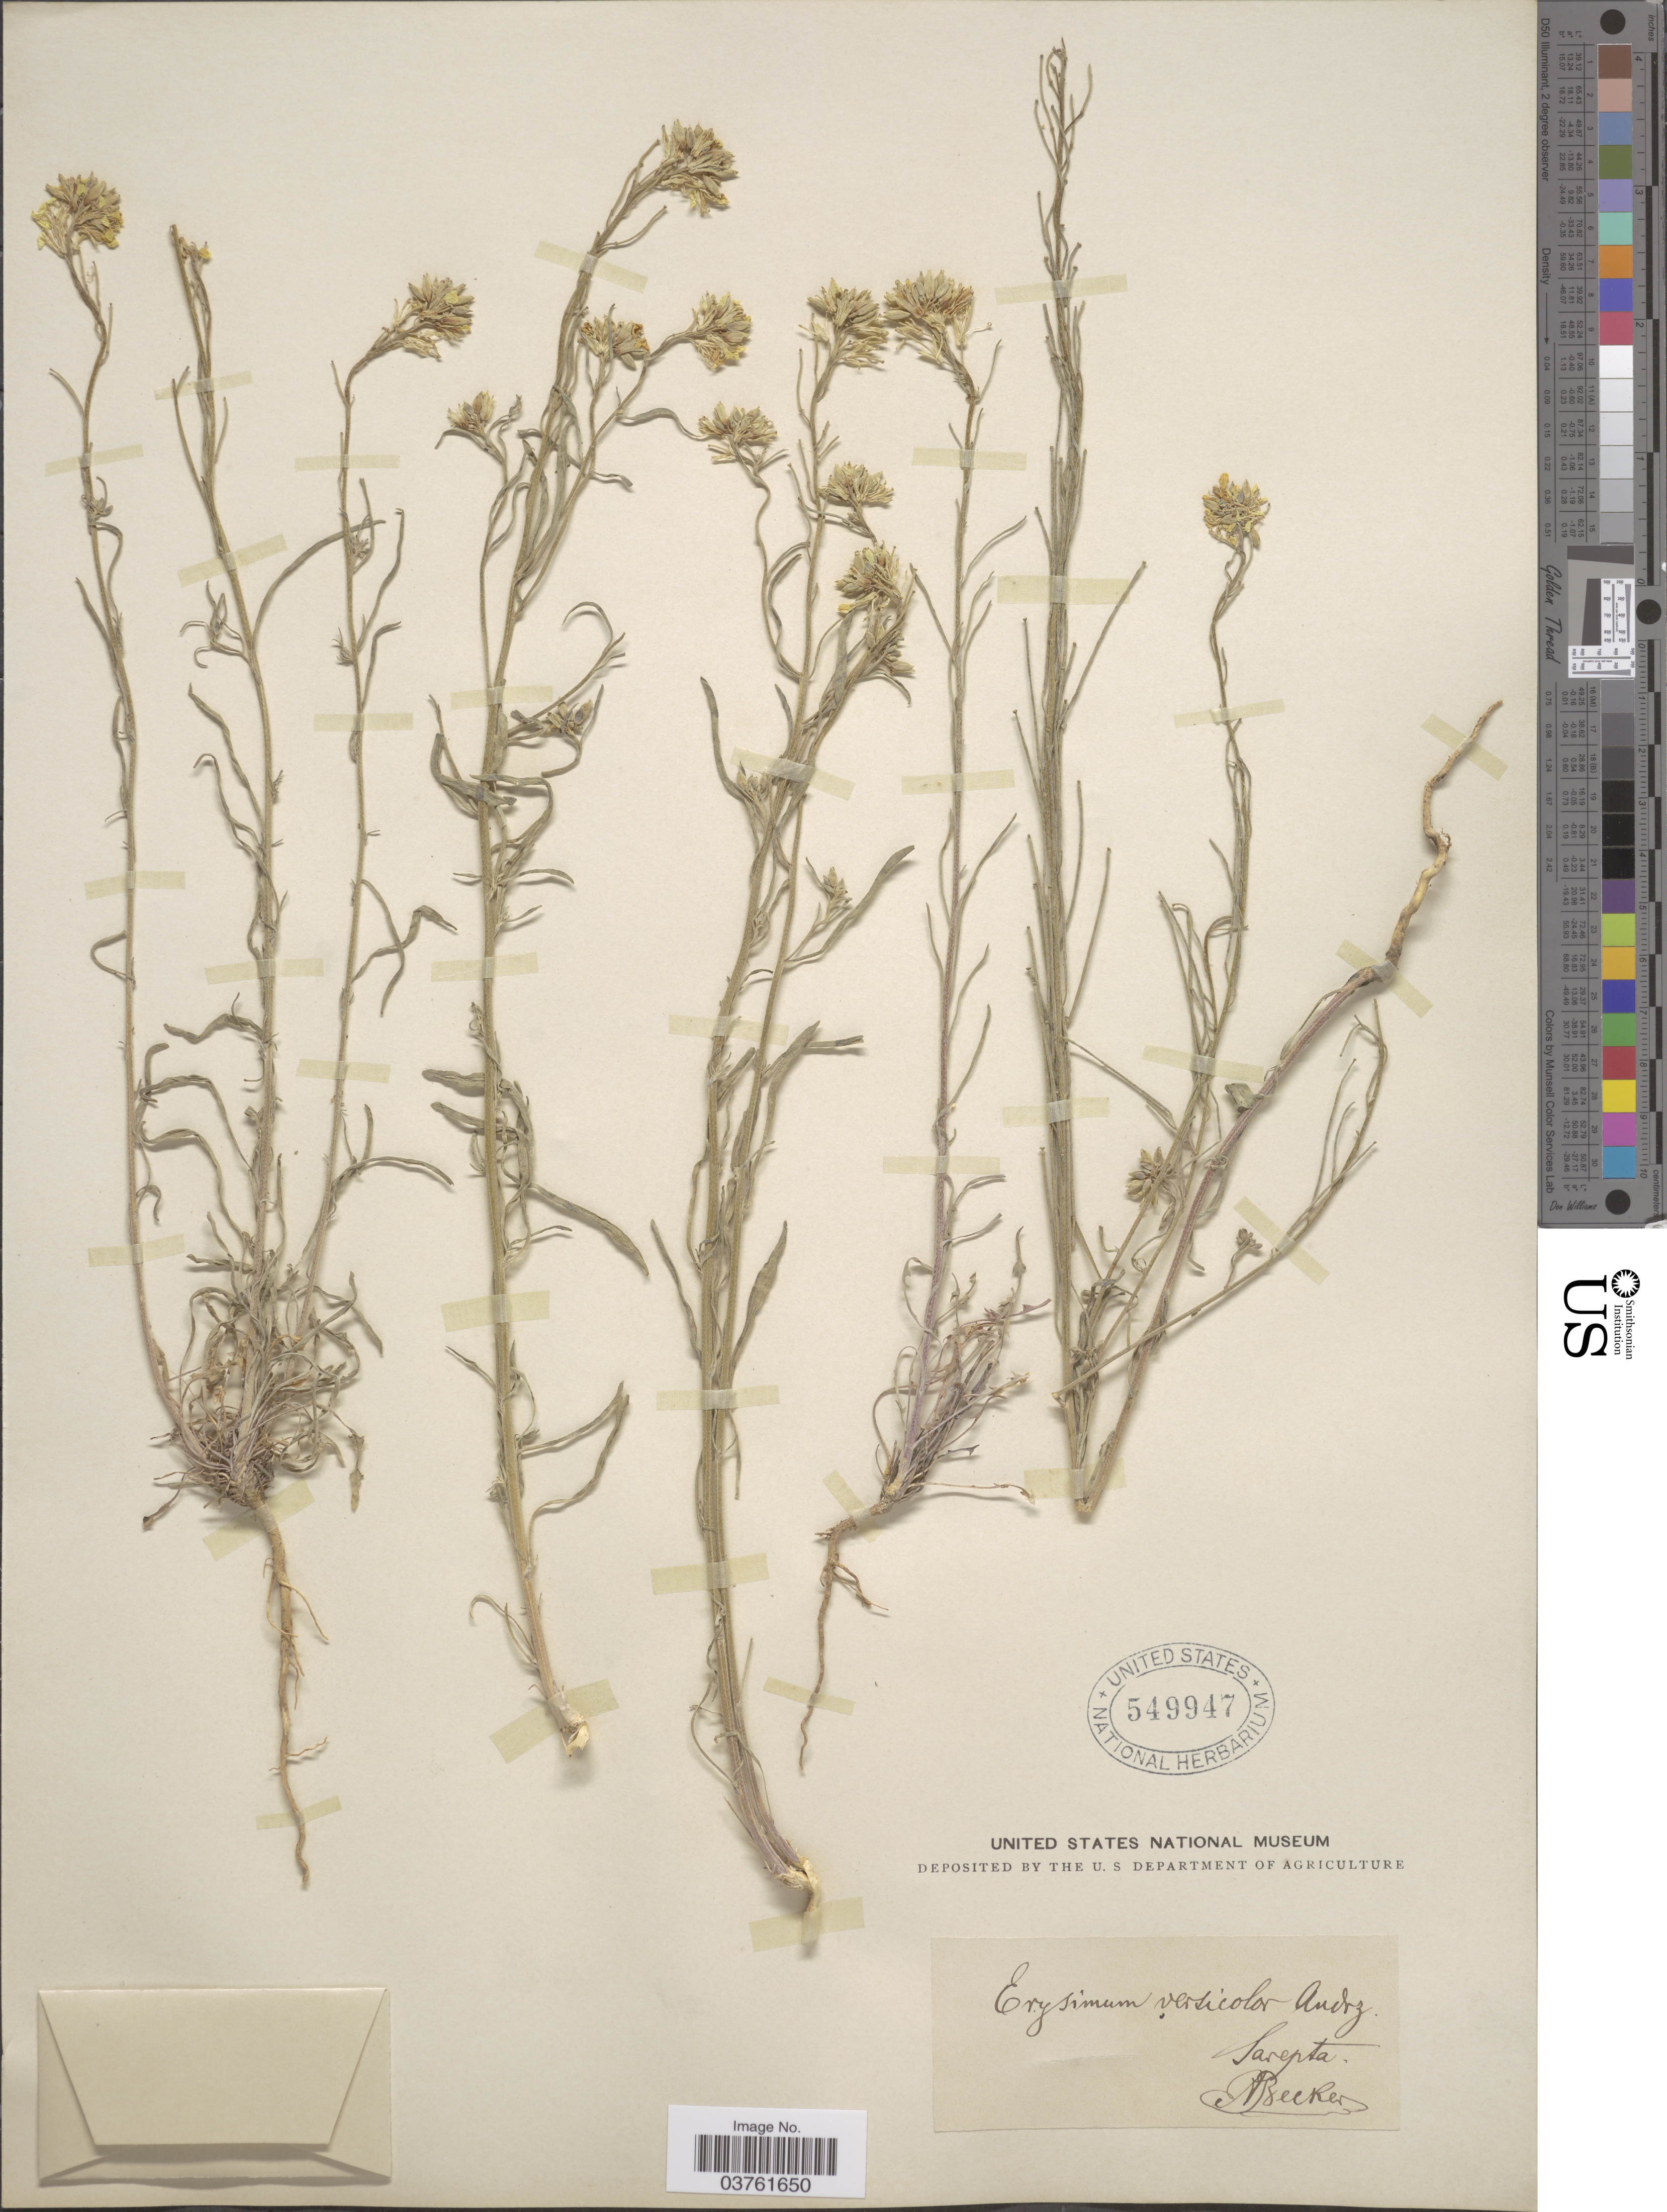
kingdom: Plantae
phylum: Tracheophyta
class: Magnoliopsida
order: Brassicales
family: Brassicaceae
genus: Erysimum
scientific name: Erysimum versicolor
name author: Andrz. ex DC.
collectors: A. Becker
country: Russian Federation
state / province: Volgograd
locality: Sarepta.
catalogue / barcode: US 549947